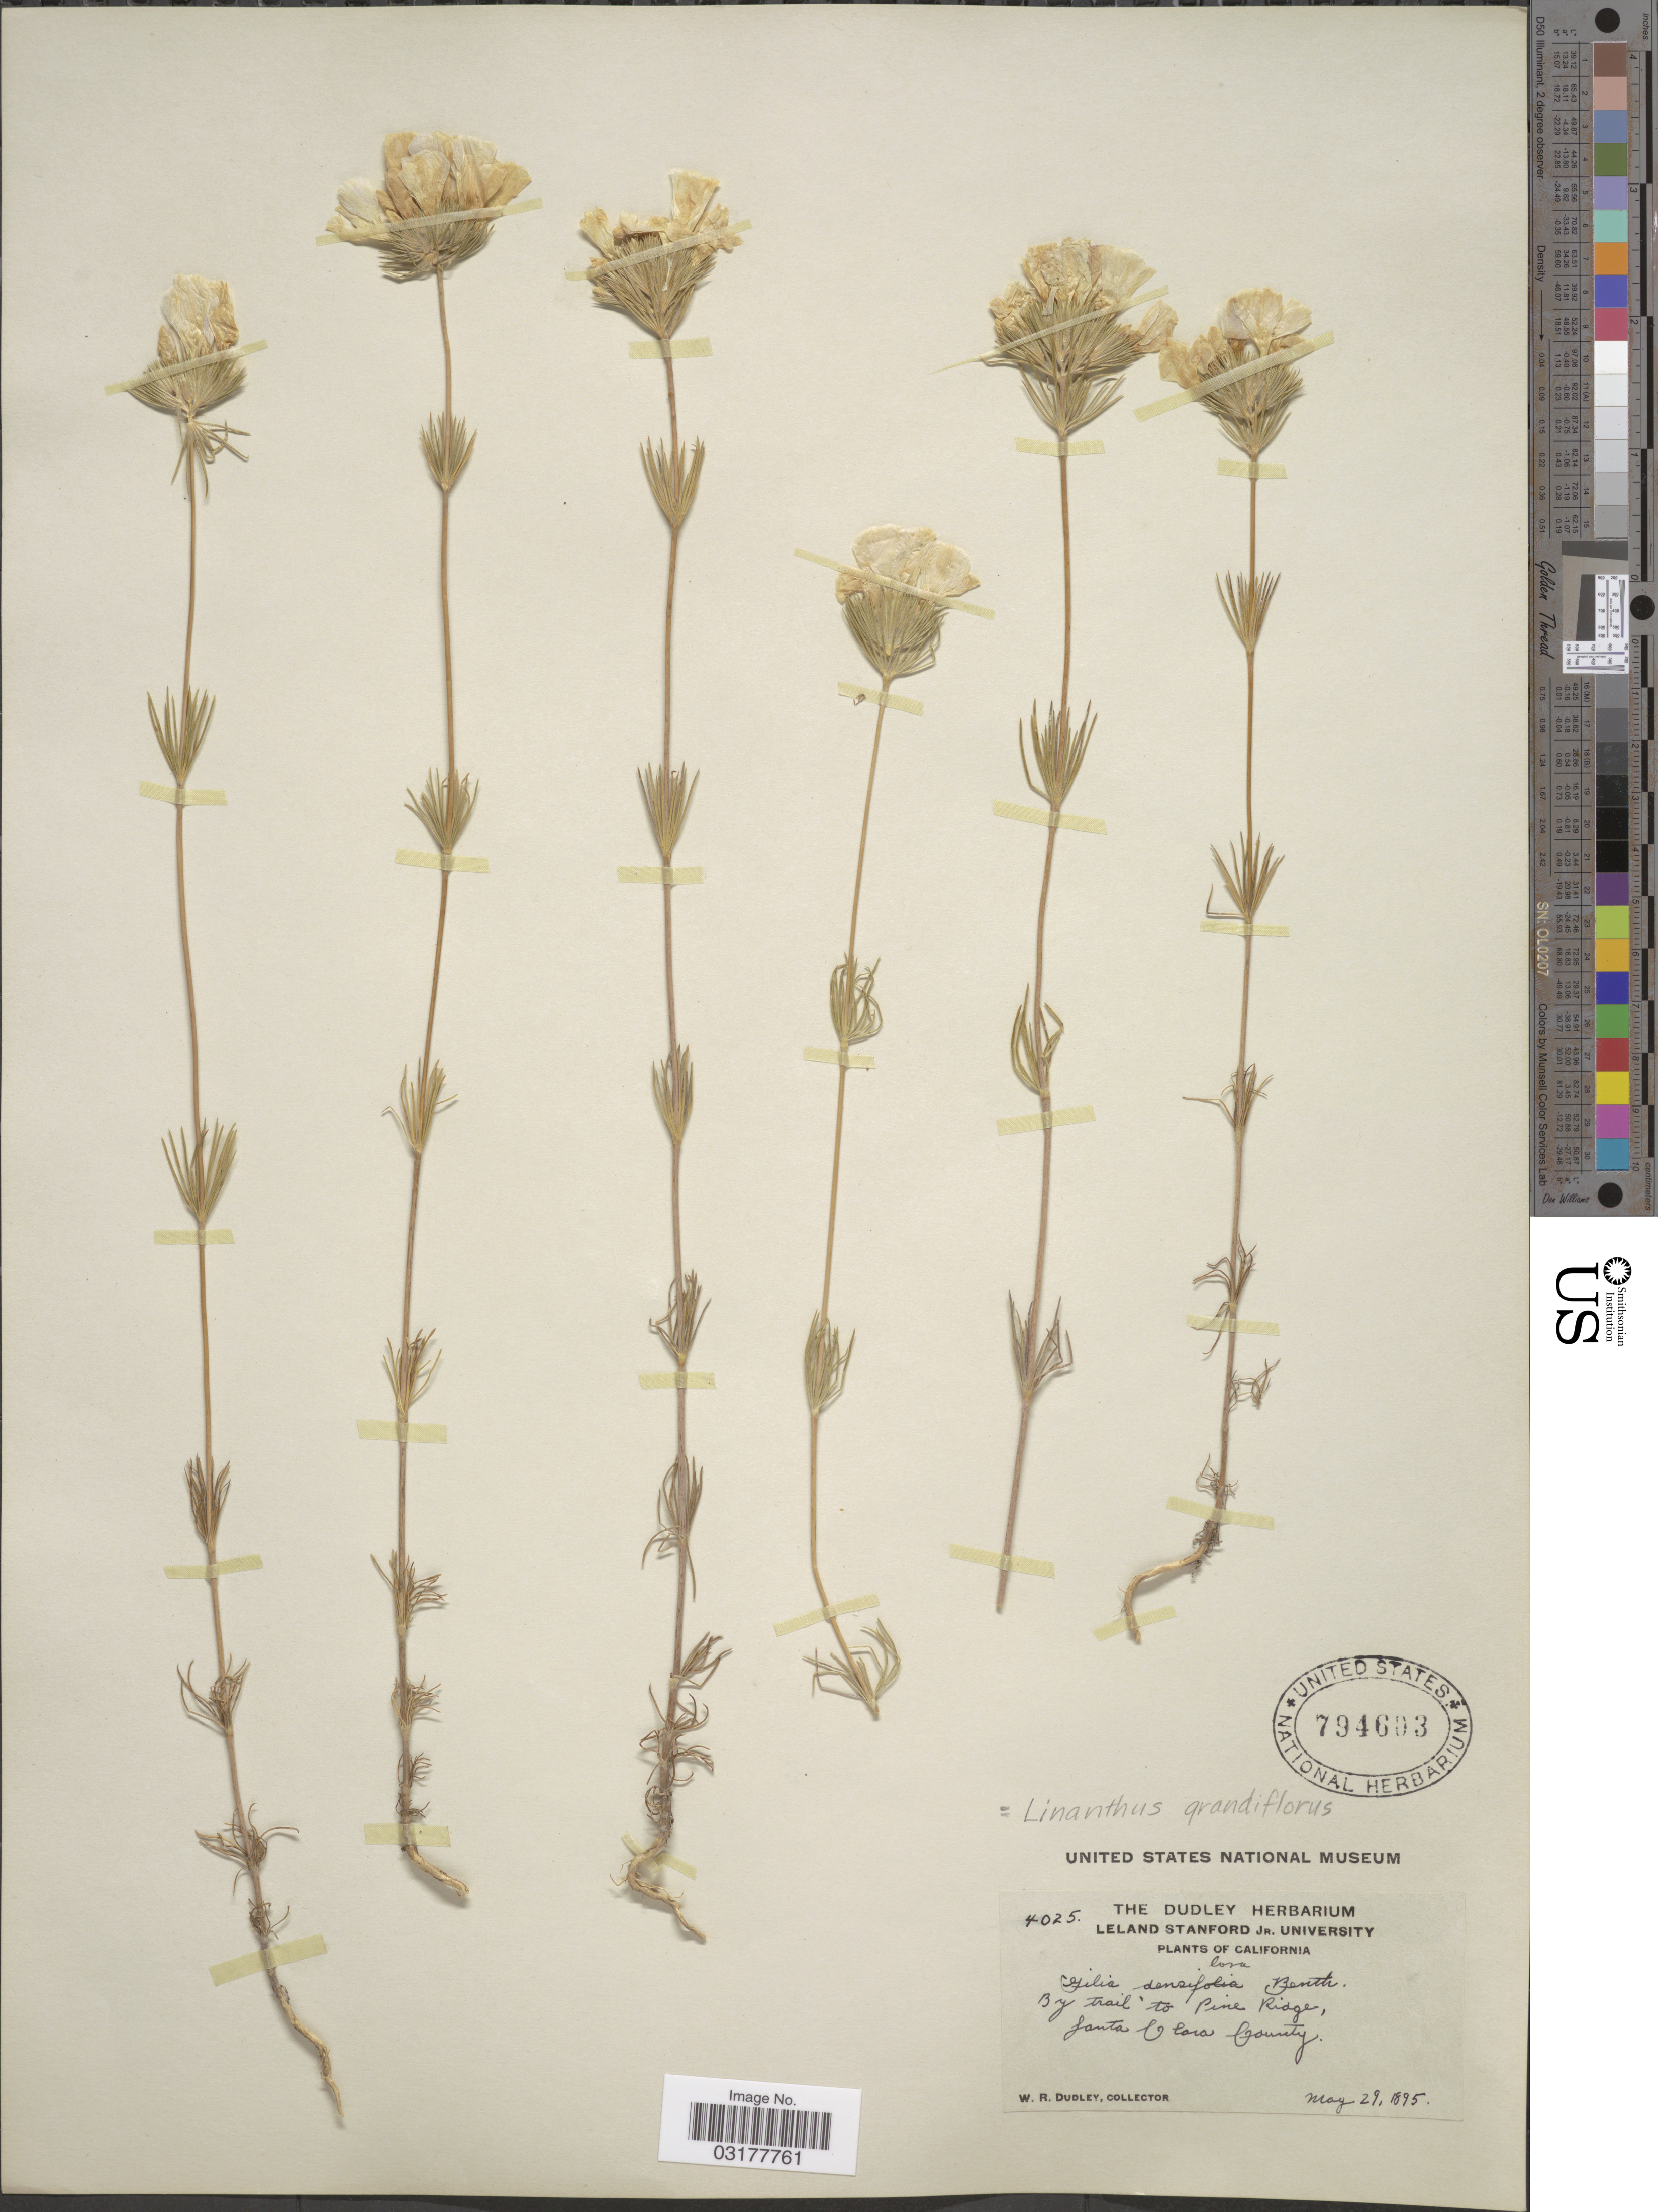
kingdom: Plantae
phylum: Tracheophyta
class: Magnoliopsida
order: Ericales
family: Polemoniaceae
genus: Leptosiphon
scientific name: Leptosiphon grandiflorus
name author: Benth.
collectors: W. Dudley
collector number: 4025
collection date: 1895-05-29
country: United States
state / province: California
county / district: Santa Clara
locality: By trail to Pine Ridge, Santa Clara County.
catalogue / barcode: US 794603